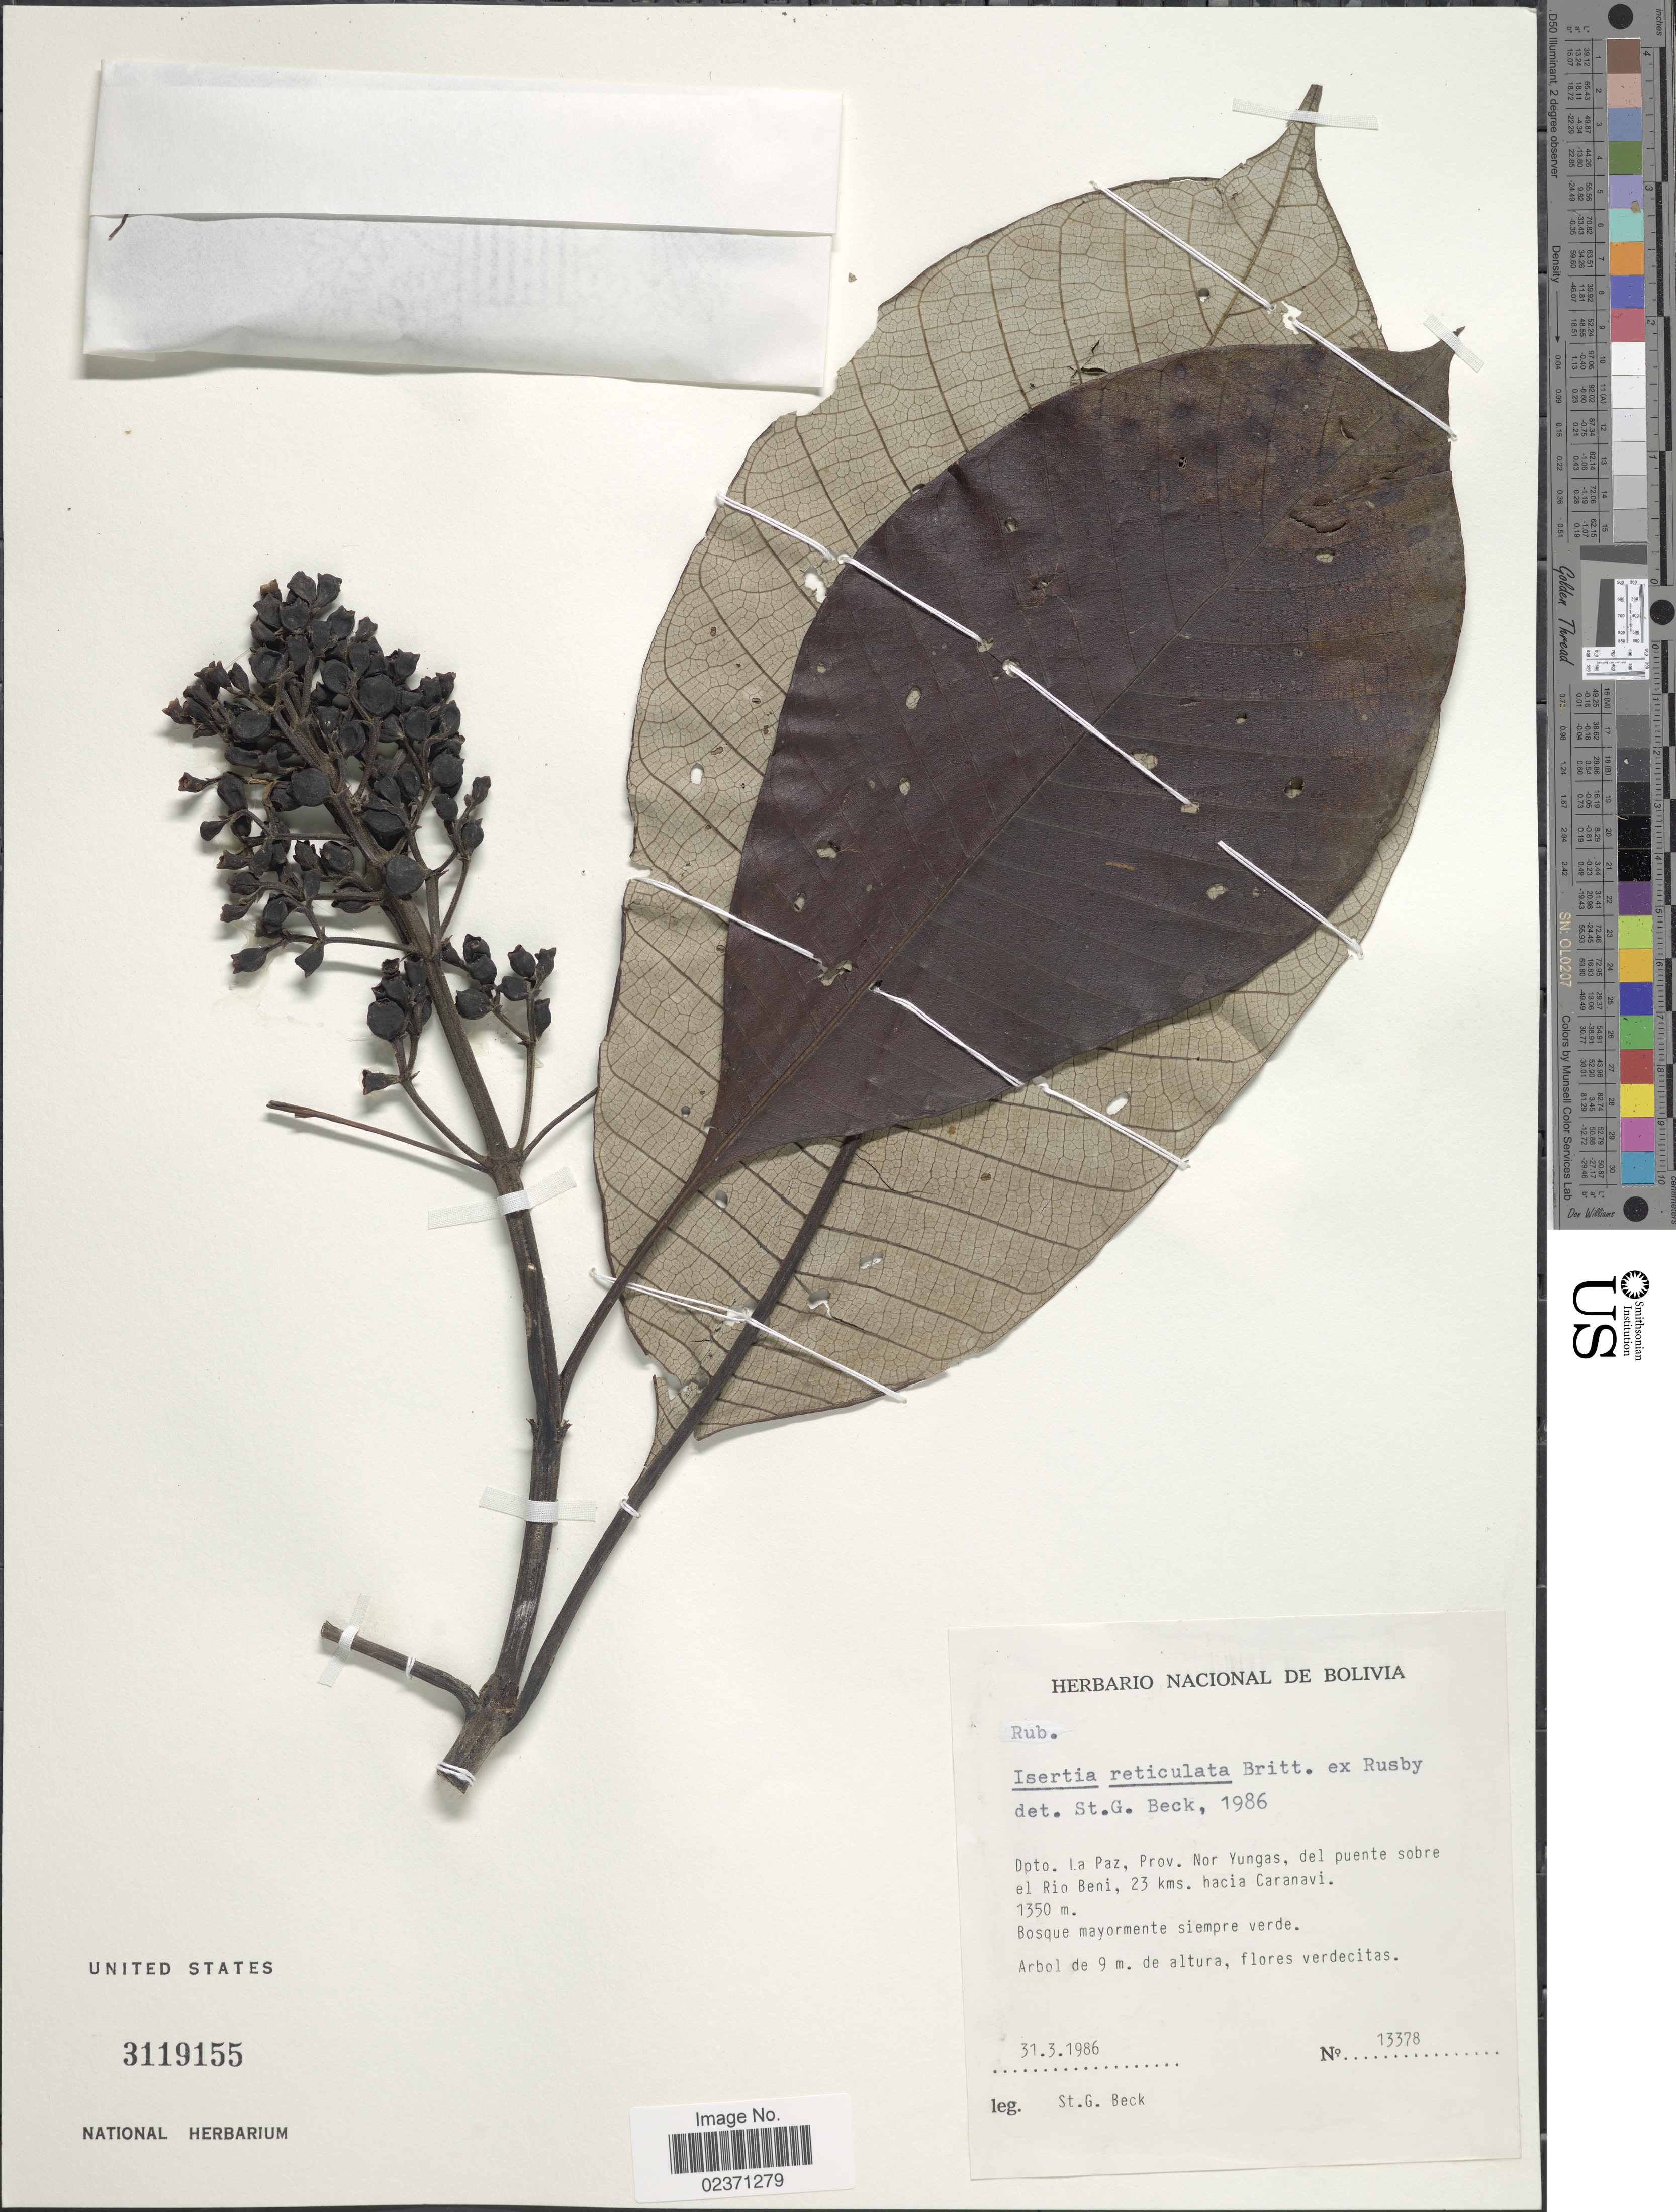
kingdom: Plantae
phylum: Tracheophyta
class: Magnoliopsida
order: Gentianales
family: Rubiaceae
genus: Isertia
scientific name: Isertia reticulata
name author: Britton ex Rusby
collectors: S. G. Beck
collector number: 13378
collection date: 1986-03-31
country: Bolivia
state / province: La Paz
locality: Dpto. La Paz, Prov. Nor Yungas, del puente sobre el Rio Beni, 23 kms. hacia Caranavi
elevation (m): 1350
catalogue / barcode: US 3119155